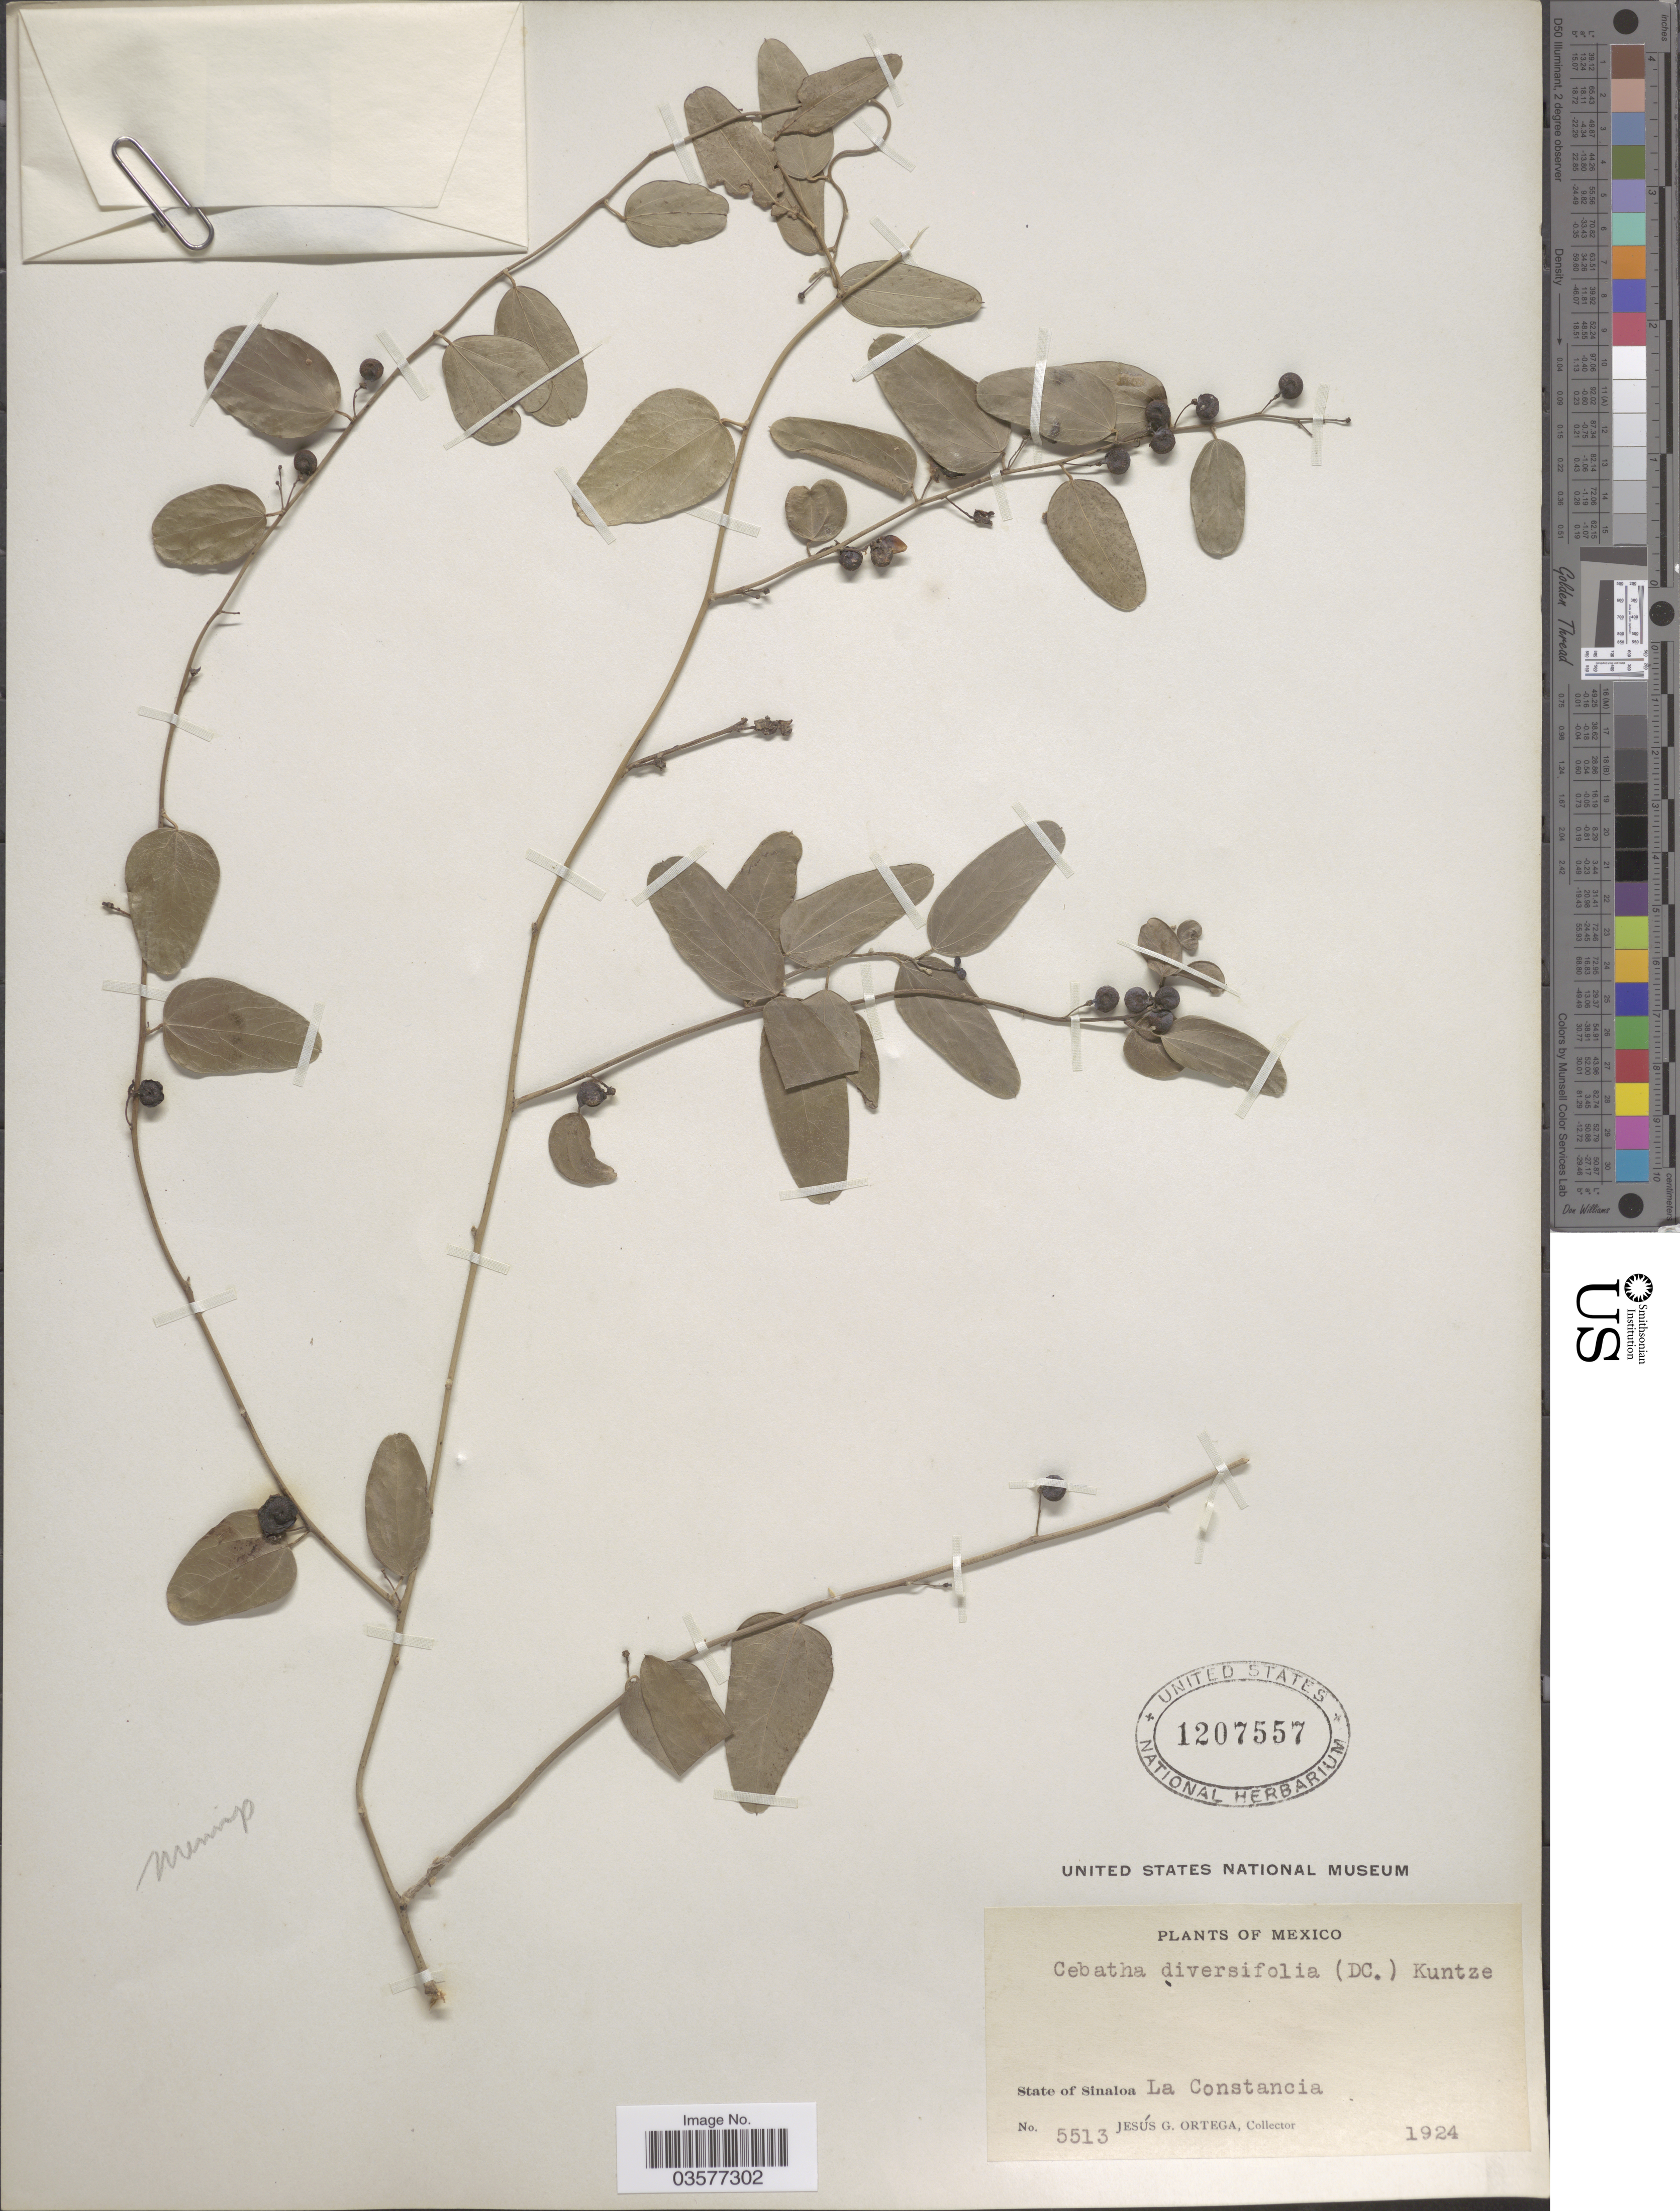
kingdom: Plantae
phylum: Tracheophyta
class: Magnoliopsida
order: Ranunculales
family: Menispermaceae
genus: Cocculus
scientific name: Cocculus diversifolius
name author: DC.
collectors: J. Ortega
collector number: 5513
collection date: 1924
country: Mexico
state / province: Sinaloa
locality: La Constancia.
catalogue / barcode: US 1207557